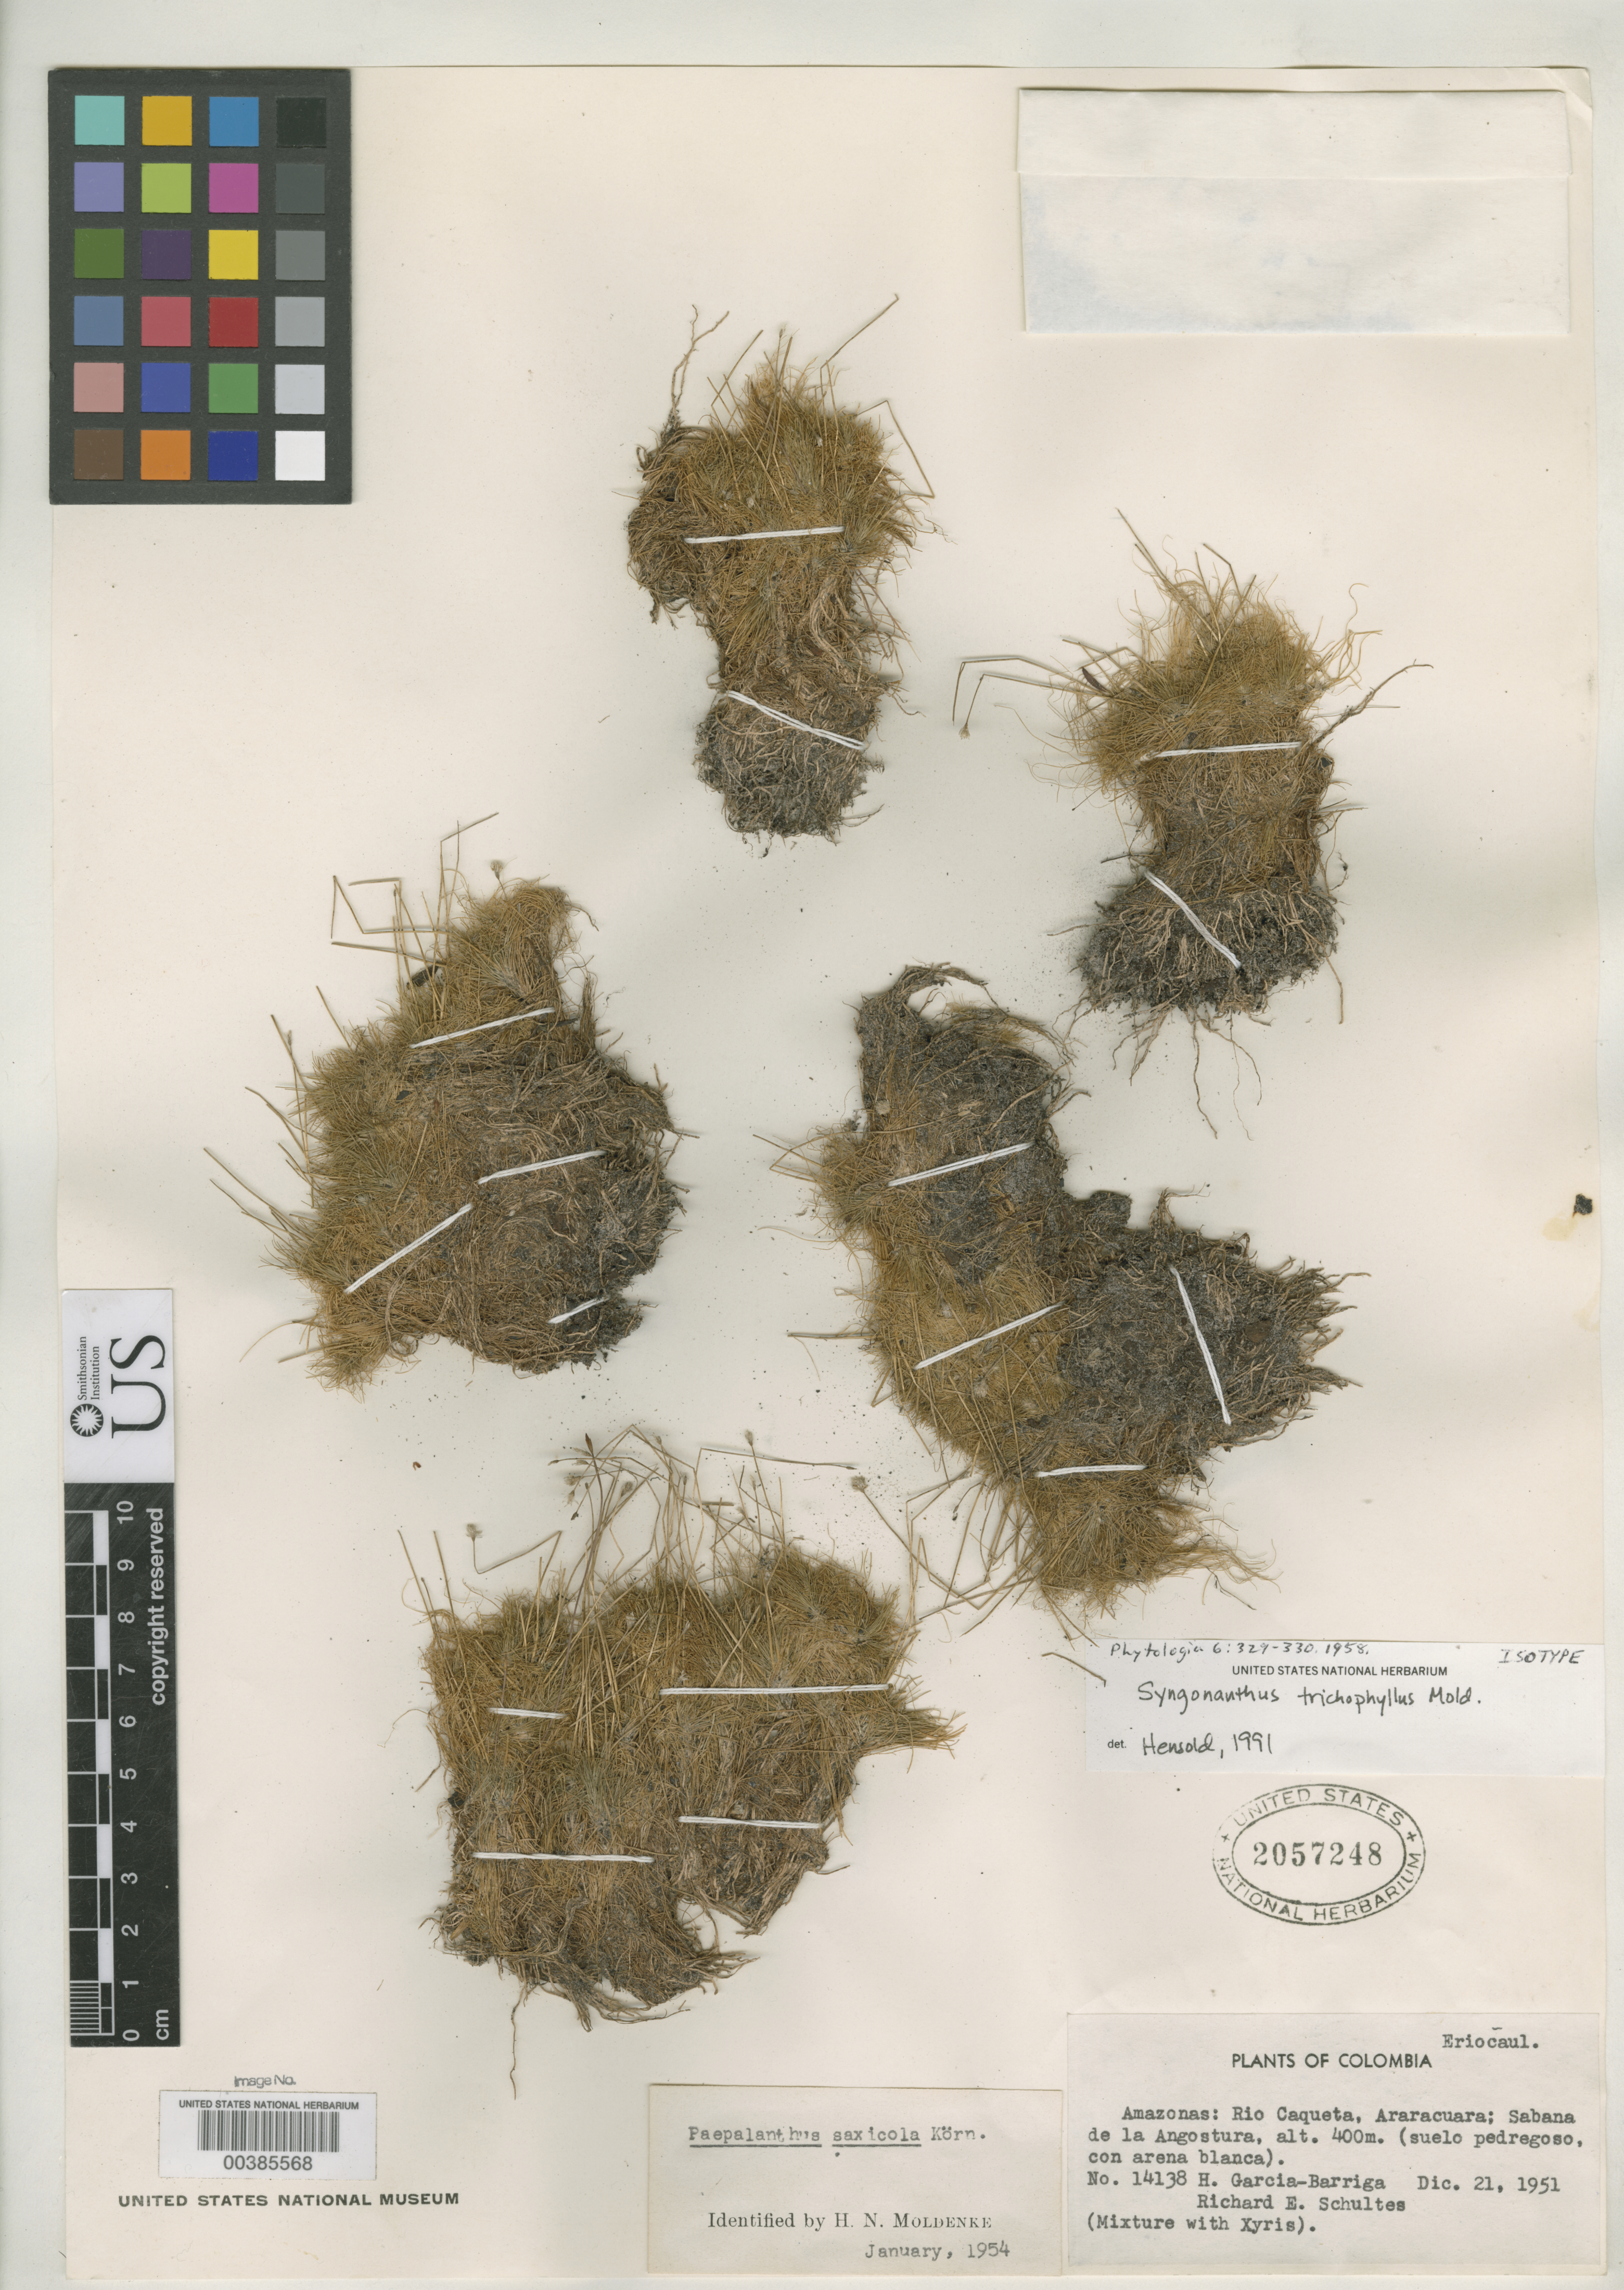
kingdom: Plantae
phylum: Tracheophyta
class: Liliopsida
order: Poales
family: Eriocaulaceae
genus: Syngonanthus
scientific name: Syngonanthus trichophyllus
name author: Moldenke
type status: Isotype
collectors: H. García Barriga & R. E. Schultes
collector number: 14138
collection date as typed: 21 Dec 1951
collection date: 1951-12-21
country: Colombia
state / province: Amazônas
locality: Rio Caqueta, Araracuara, Sabana de La Angostura.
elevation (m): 400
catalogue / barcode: US 2057248